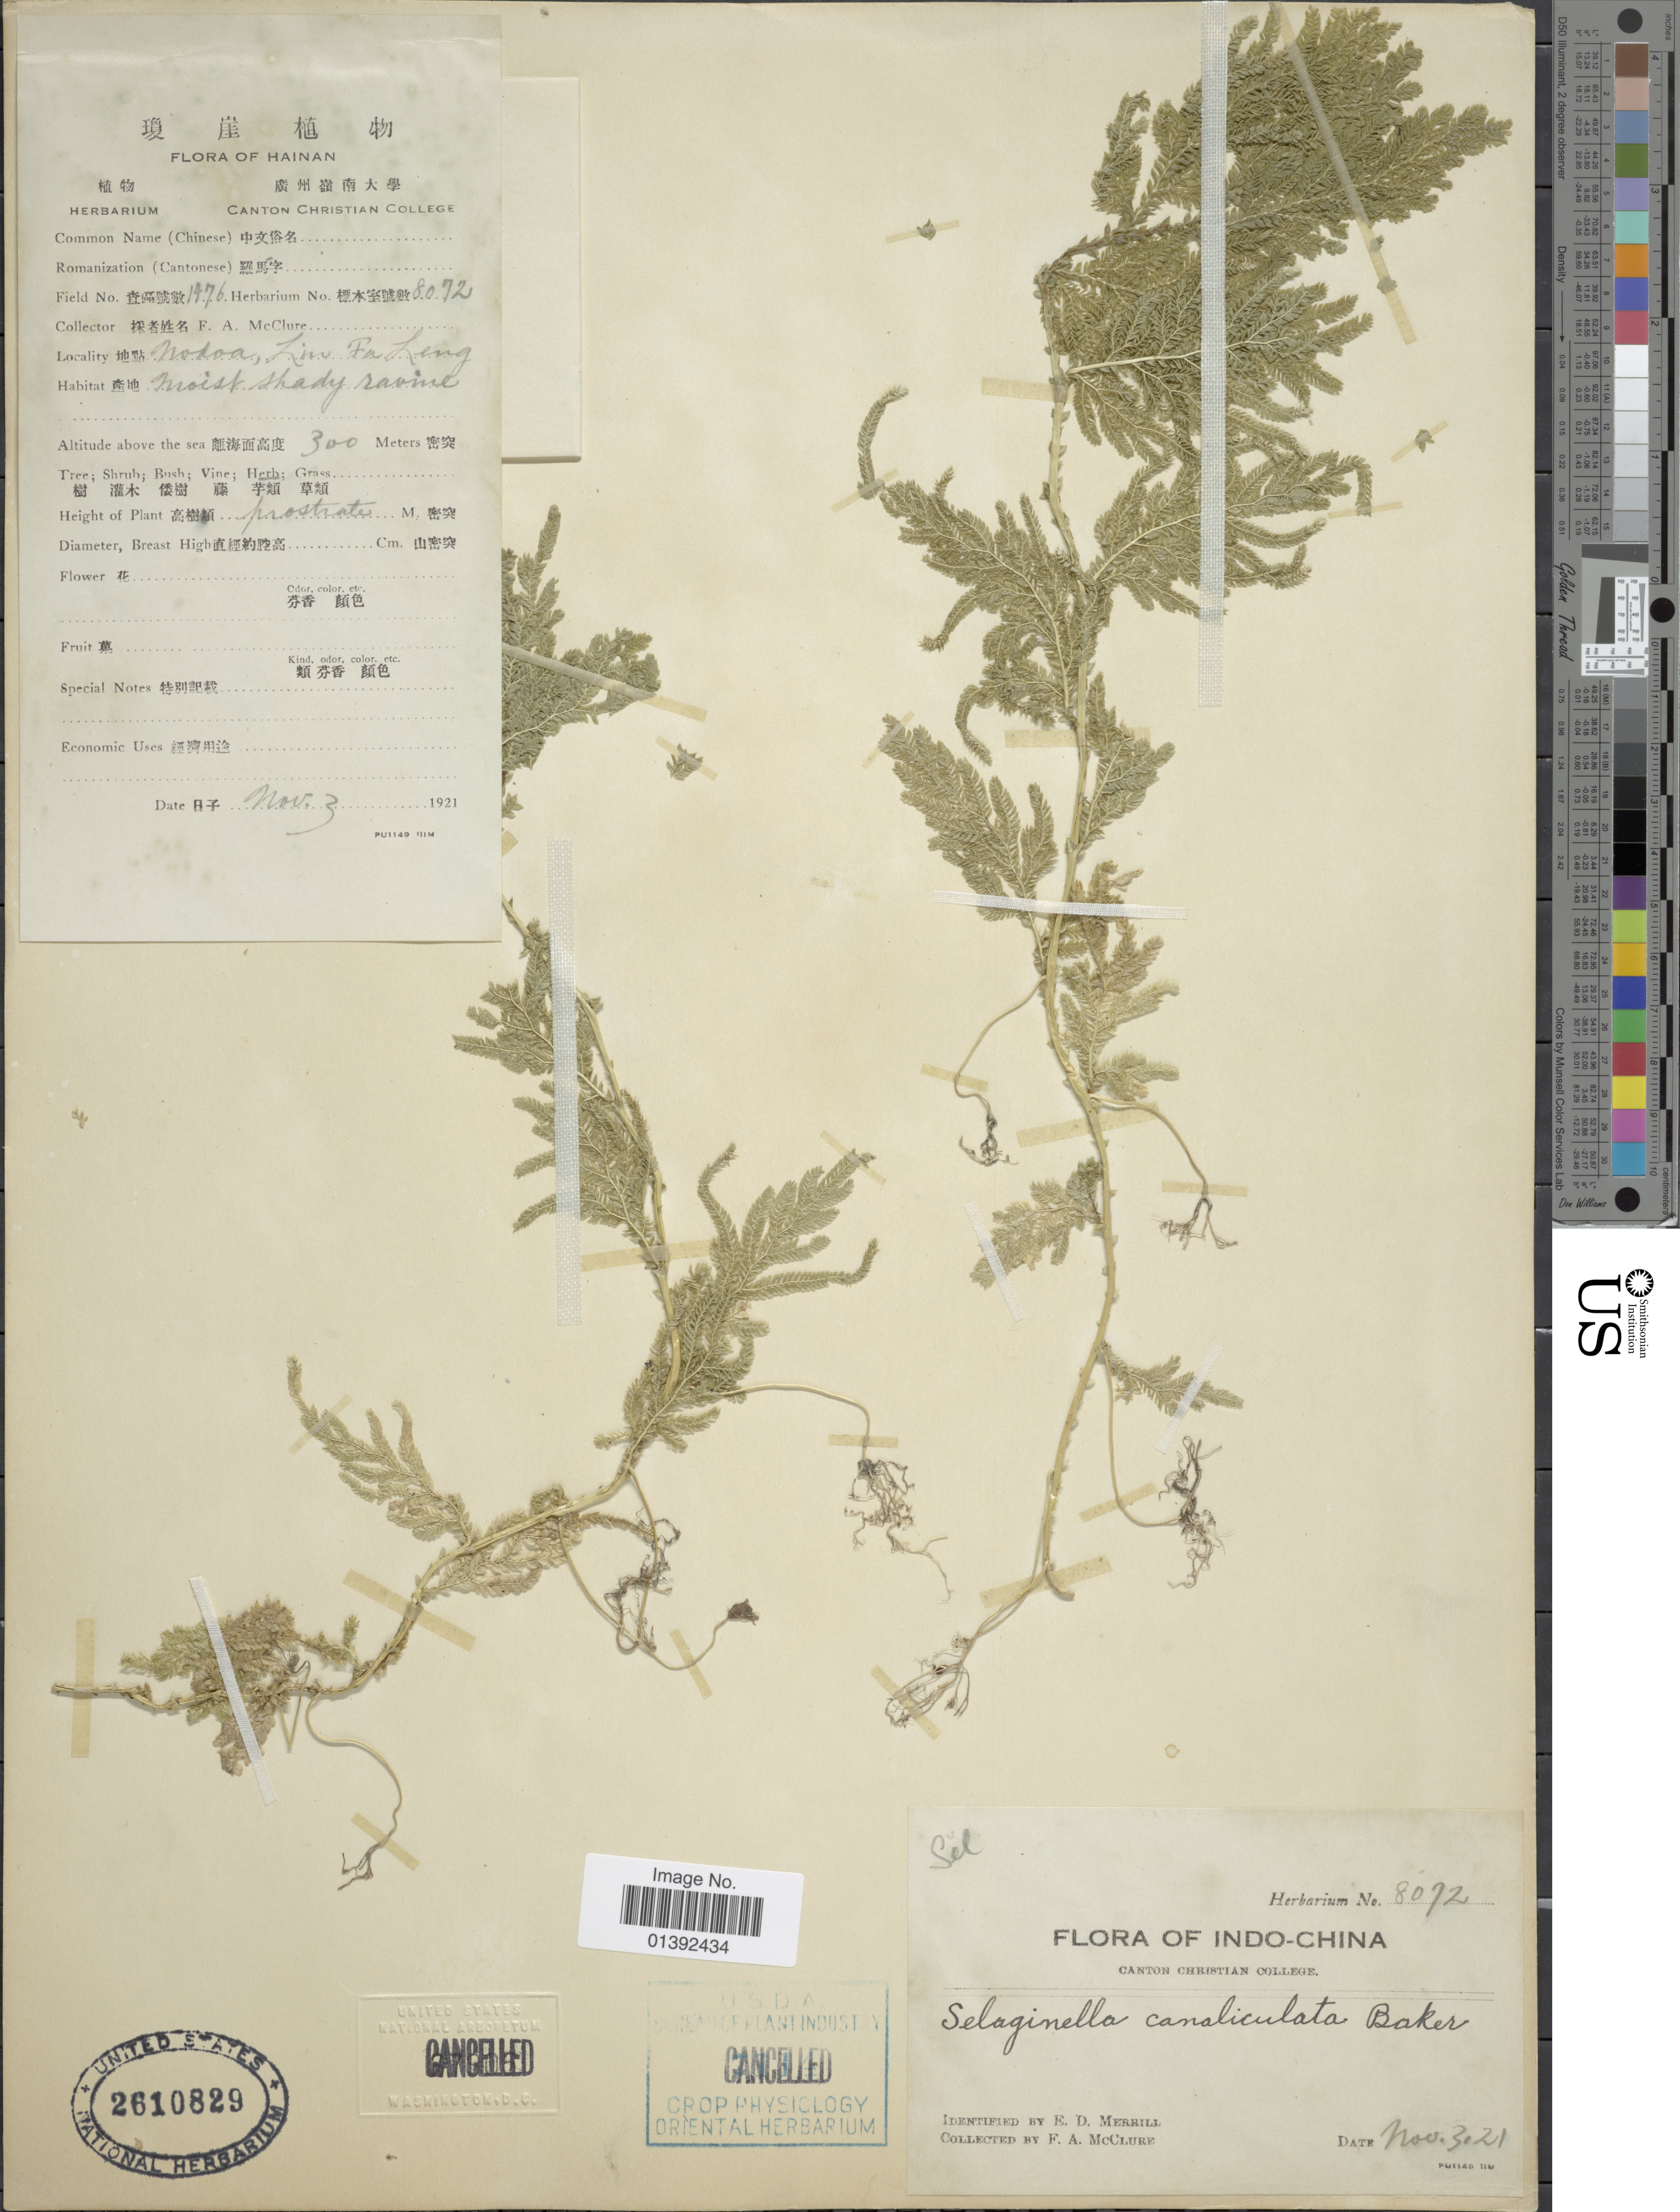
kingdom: Plantae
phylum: Tracheophyta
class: Lycopodiopsida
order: Selaginellales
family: Selaginellaceae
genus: Selaginella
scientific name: Selaginella sp.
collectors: F. A. McClure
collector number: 1476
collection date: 1921-11-03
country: China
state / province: Hainan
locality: Nohoa, Linu Fa Leng, Indo-China [interpreted]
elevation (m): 300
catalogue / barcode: US 2610826